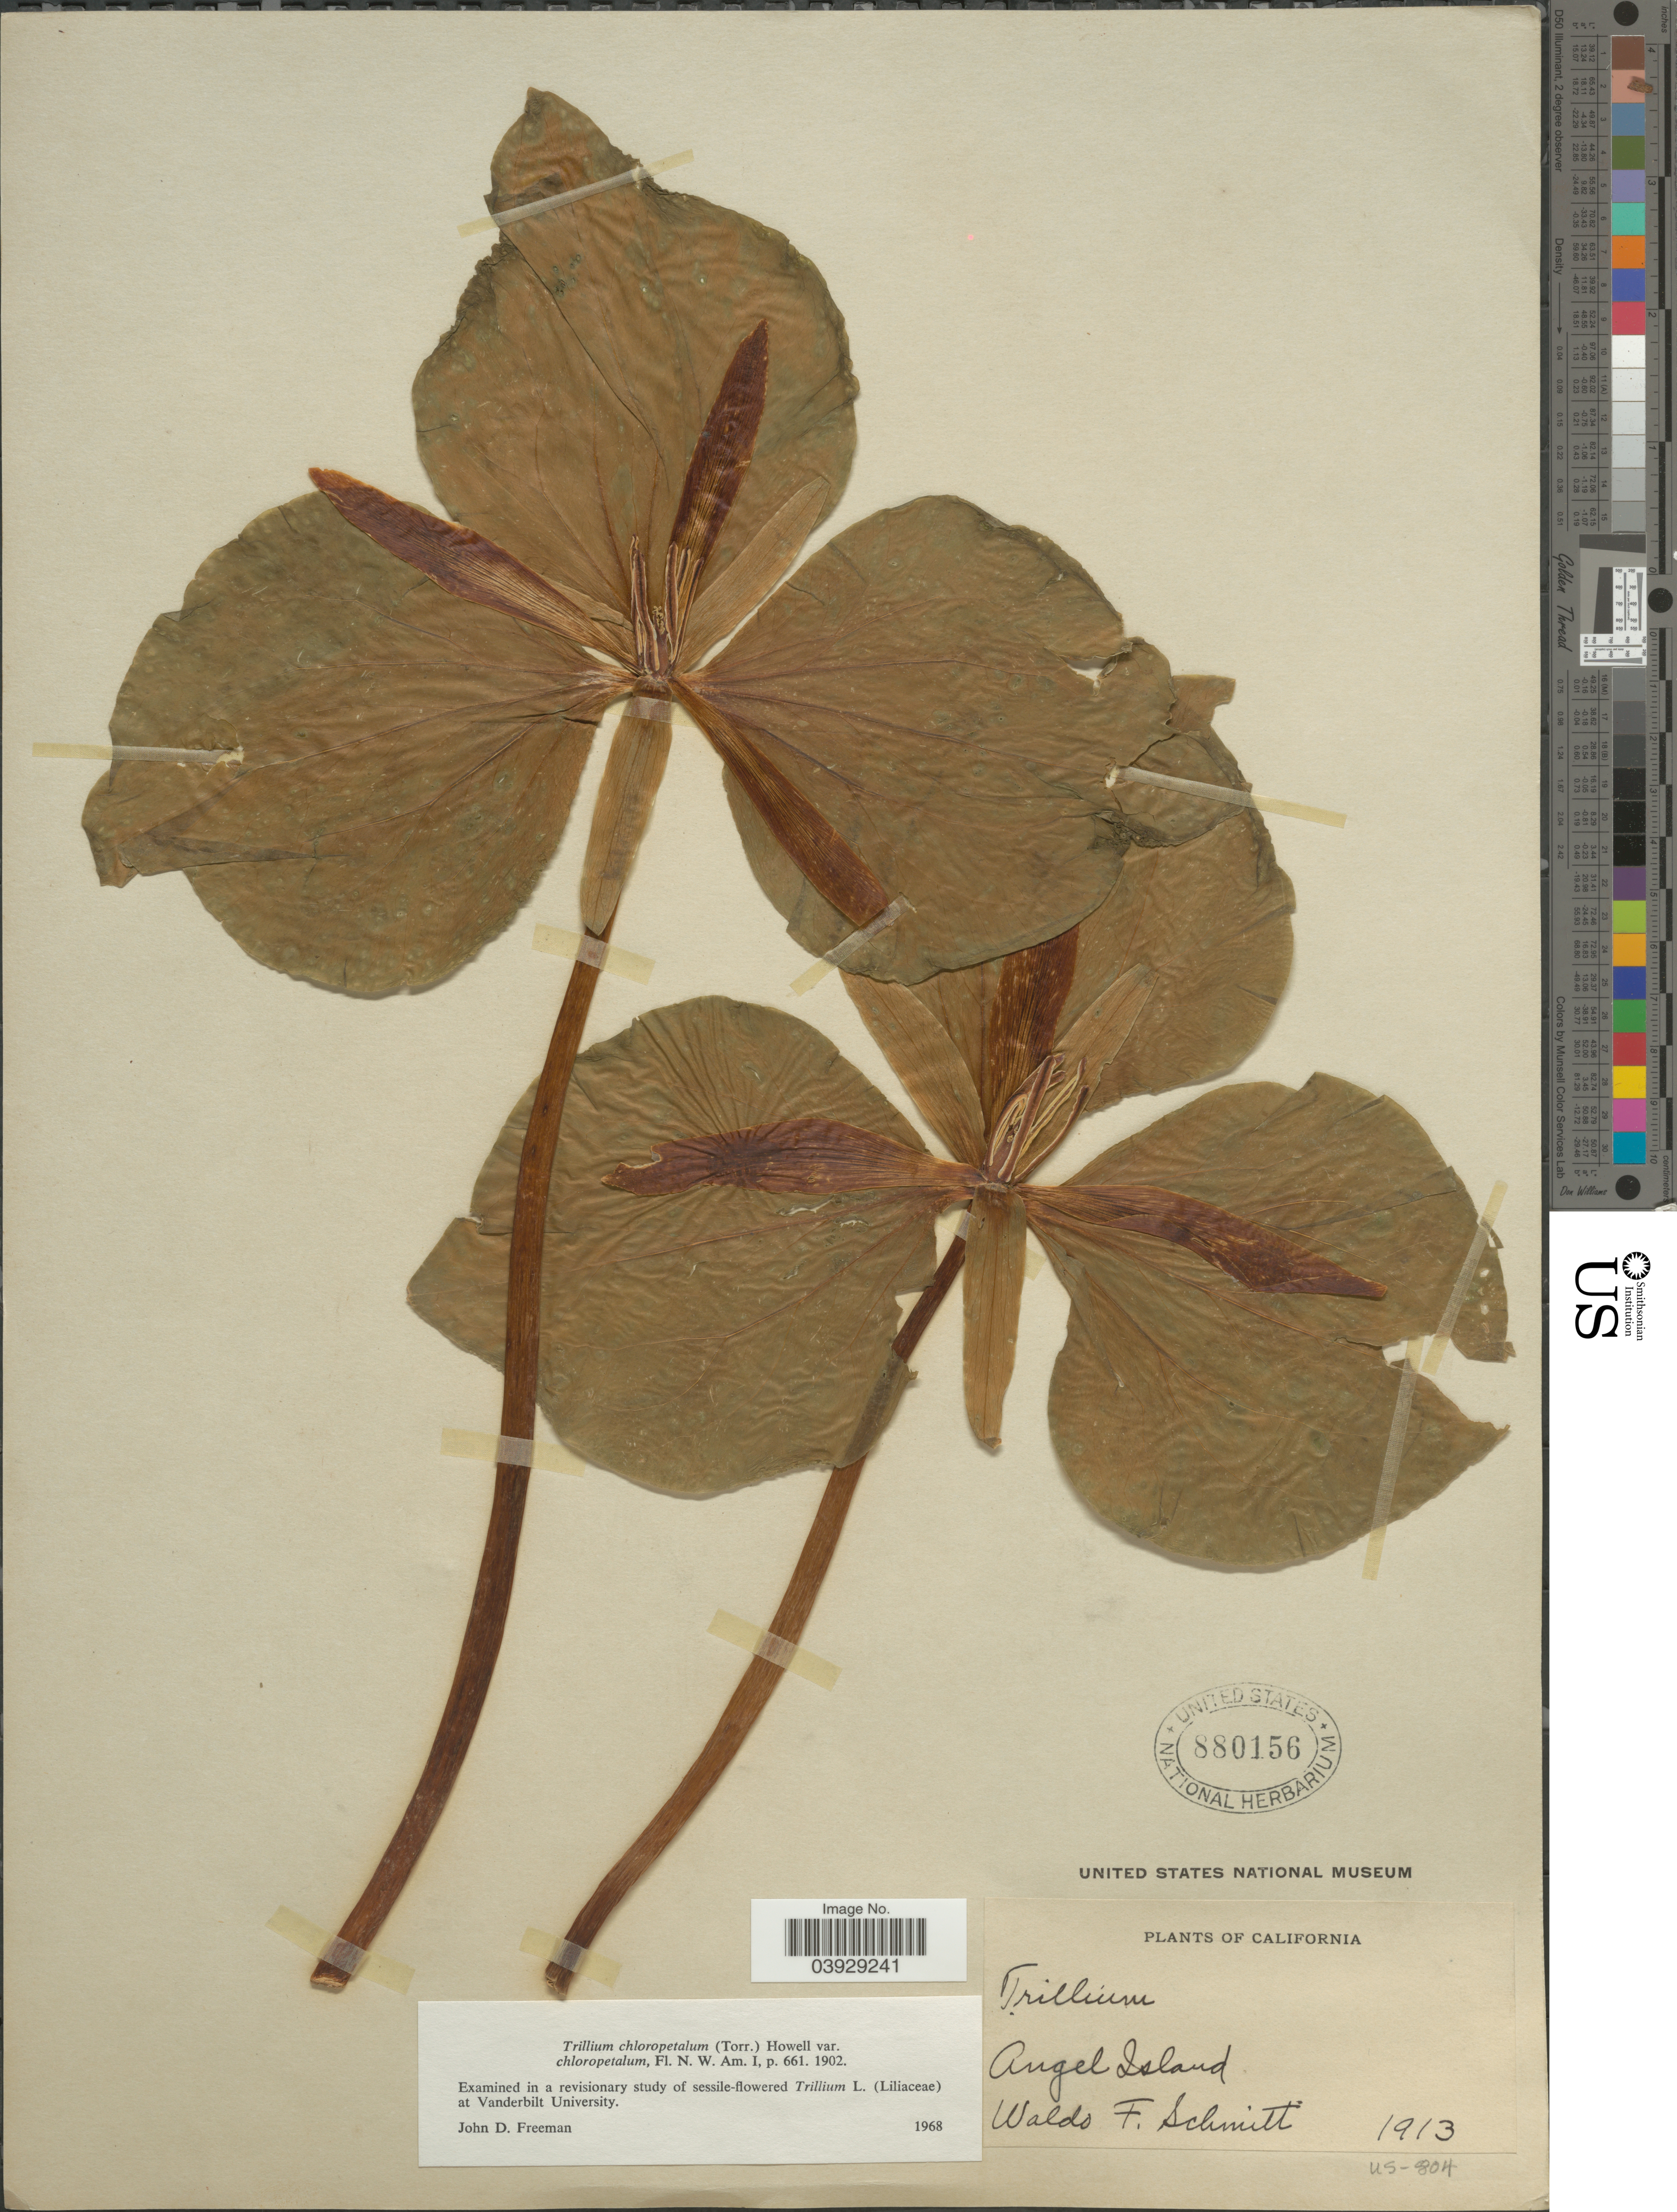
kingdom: Plantae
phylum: Tracheophyta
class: Liliopsida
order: Liliales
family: Melanthiaceae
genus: Trillium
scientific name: Trillium chloropetalum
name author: (Torr.) Howell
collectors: W. F. Schmitt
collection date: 1913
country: United States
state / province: California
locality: Angel Island.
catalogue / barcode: US 880156